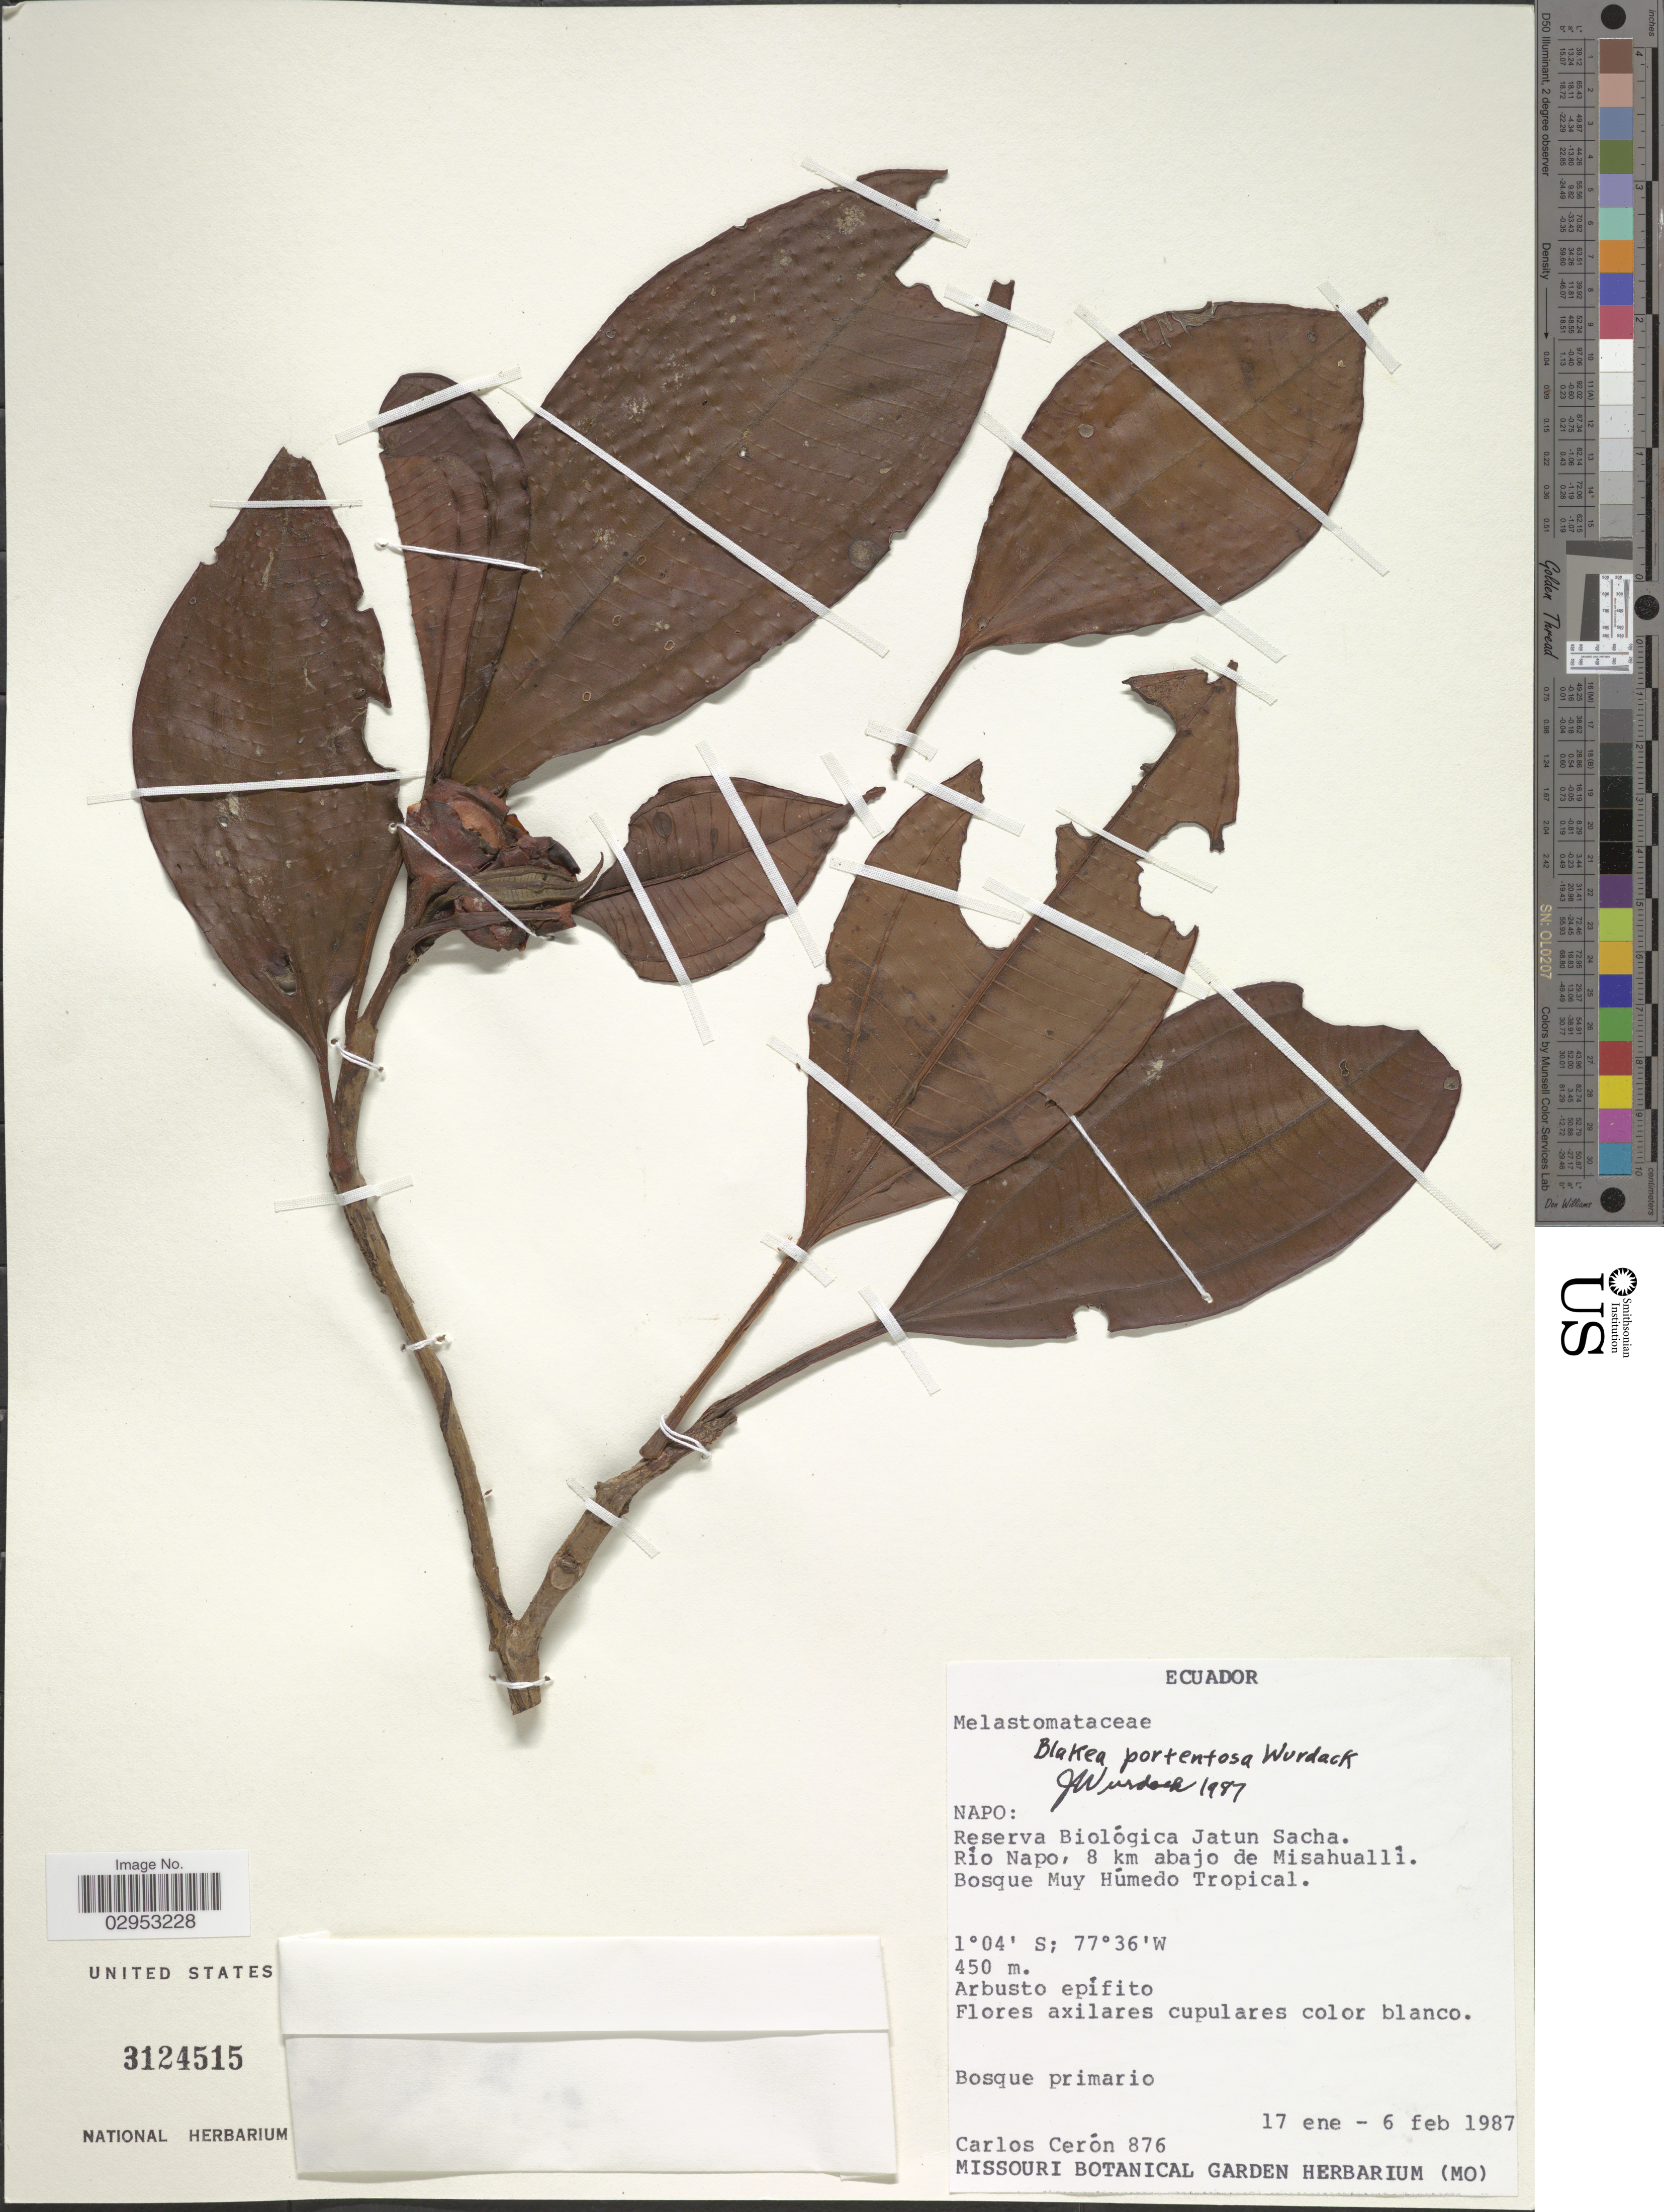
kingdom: Plantae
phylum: Tracheophyta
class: Magnoliopsida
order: Myrtales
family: Melastomataceae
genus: Blakea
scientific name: Blakea portentosa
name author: Wurdack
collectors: C. E. Cerón M.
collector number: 876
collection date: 1987-01-17/1987-02-06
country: Ecuador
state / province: Napo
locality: Reserva Biológica Jatun Sacha. Río Napo, 8 km abajo de Misahuallí.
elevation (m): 450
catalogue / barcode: US 3124515